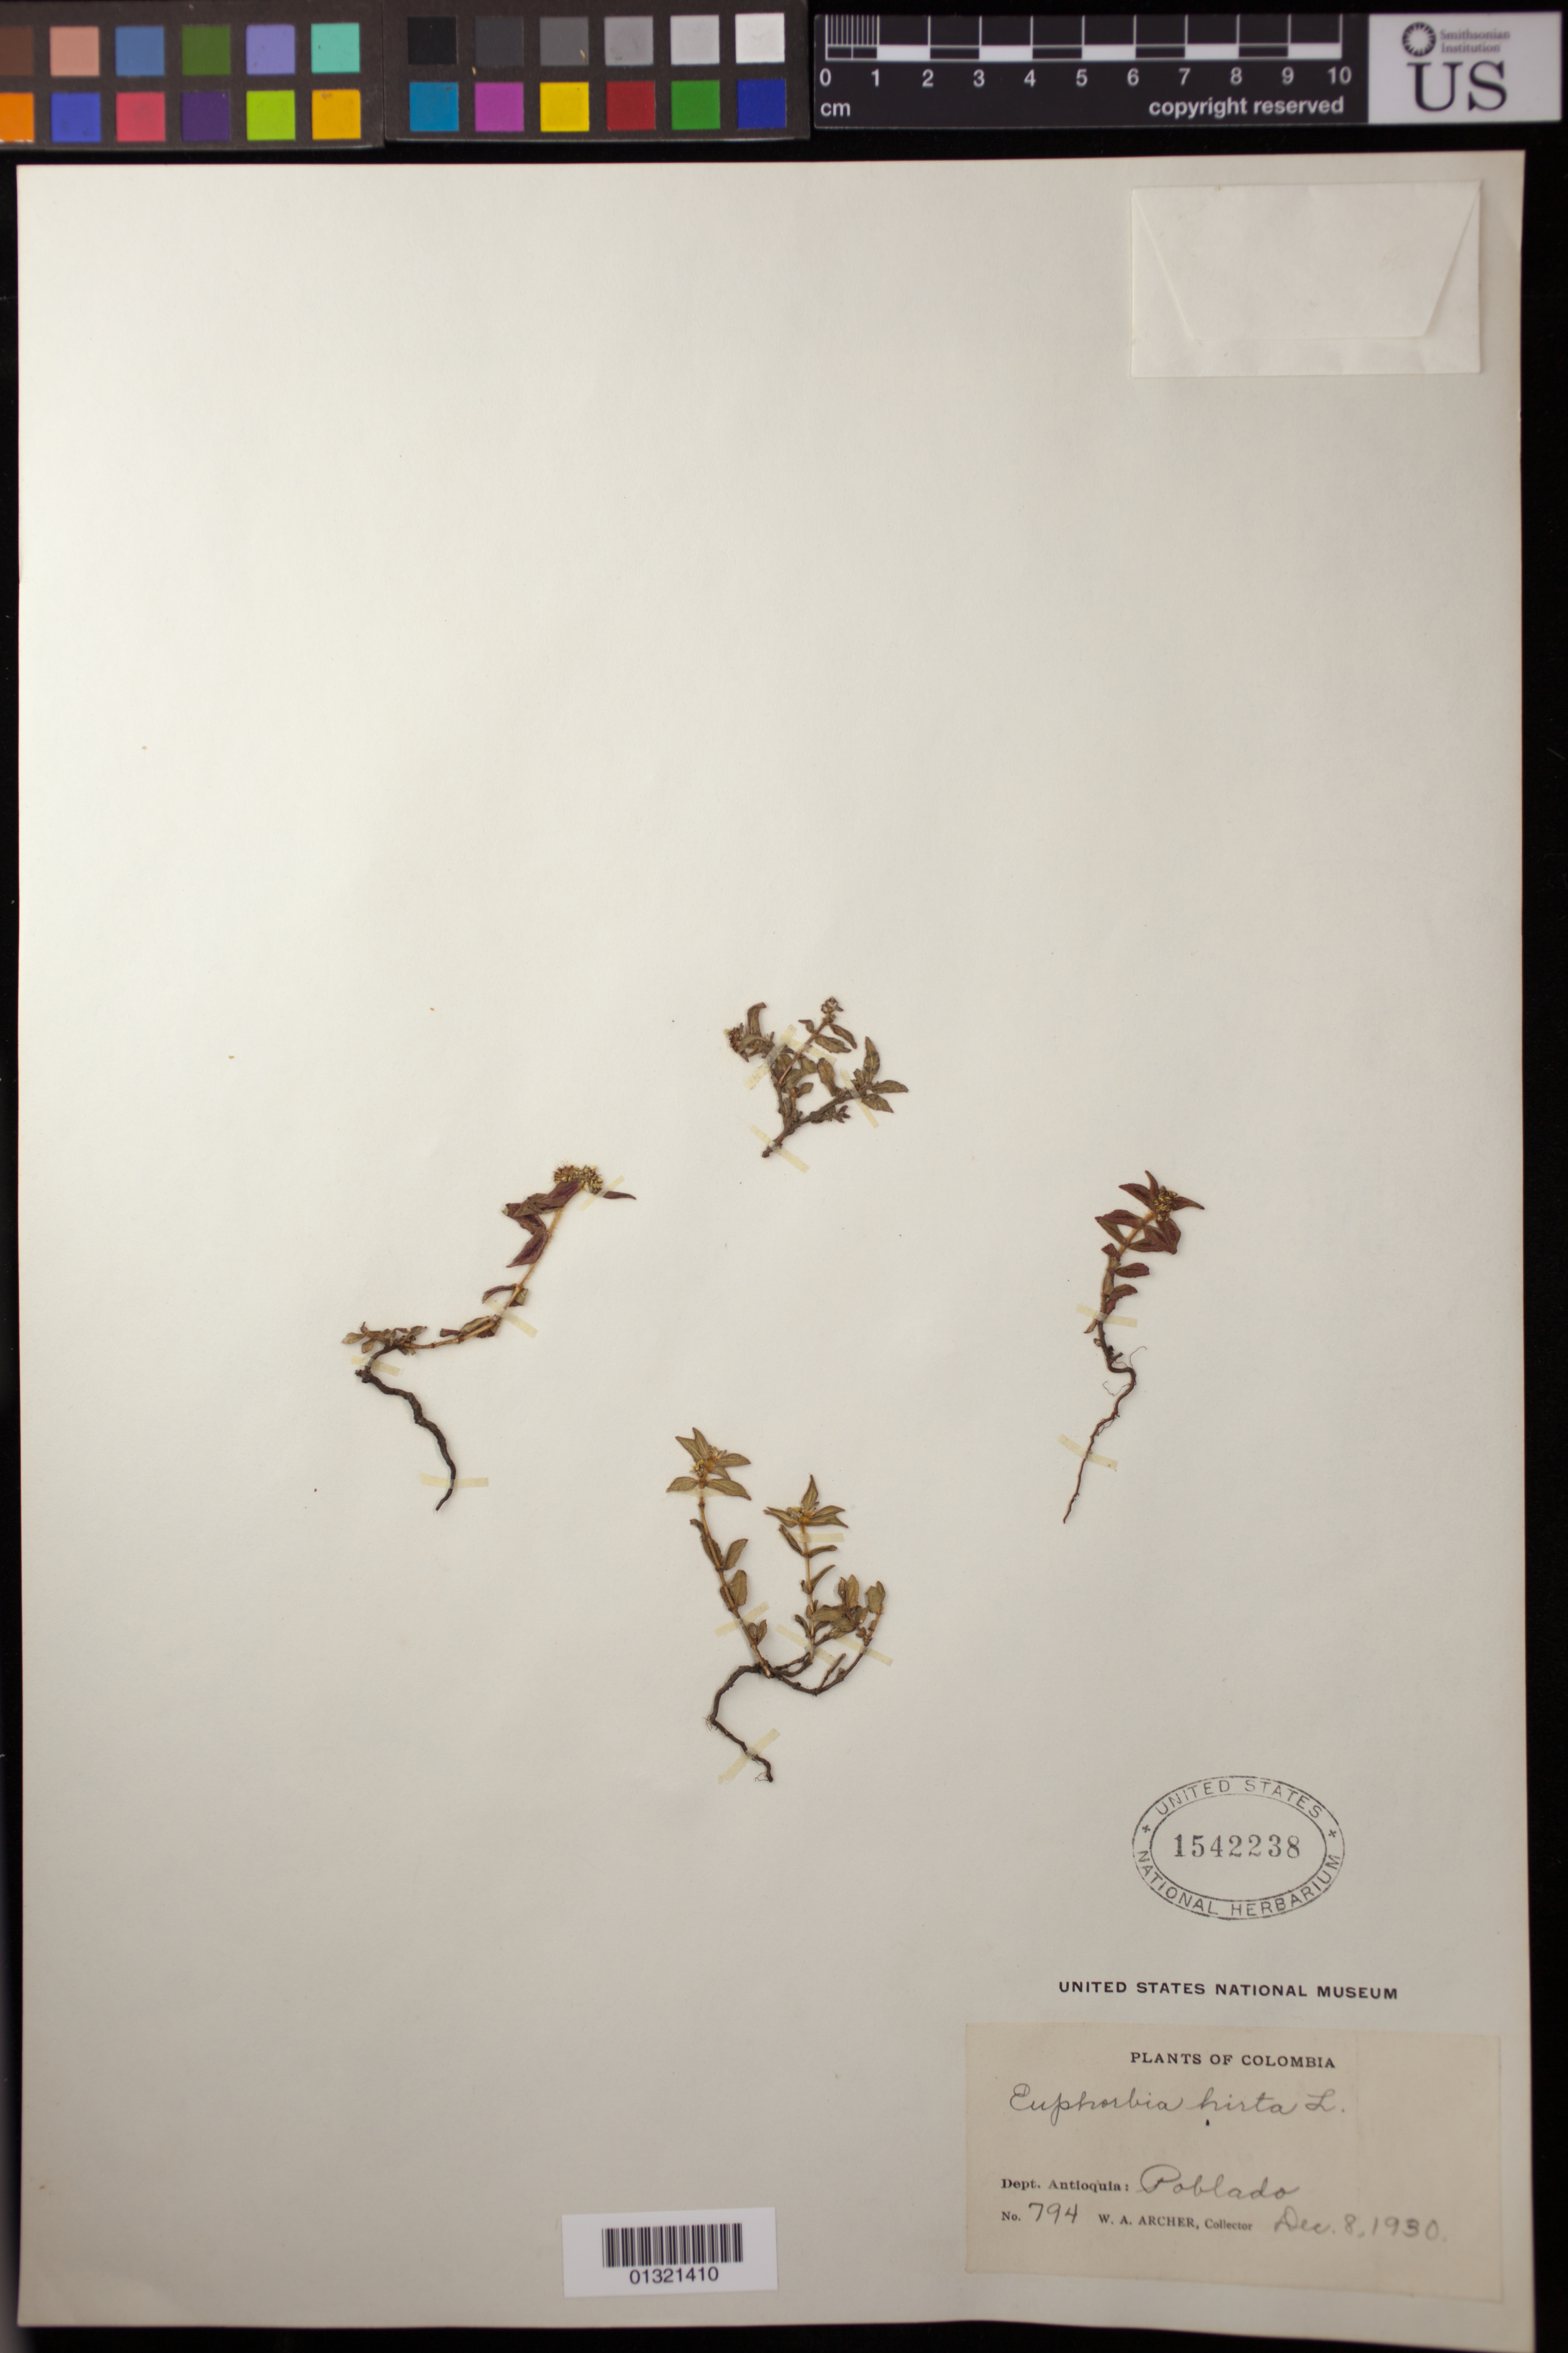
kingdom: Plantae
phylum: Tracheophyta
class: Magnoliopsida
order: Malpighiales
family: Euphorbiaceae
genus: Euphorbia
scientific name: Euphorbia hirta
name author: L.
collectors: W. A. Archer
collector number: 794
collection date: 1930-12-08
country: Colombia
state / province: Antioquia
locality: Poblado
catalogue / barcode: US 1542238